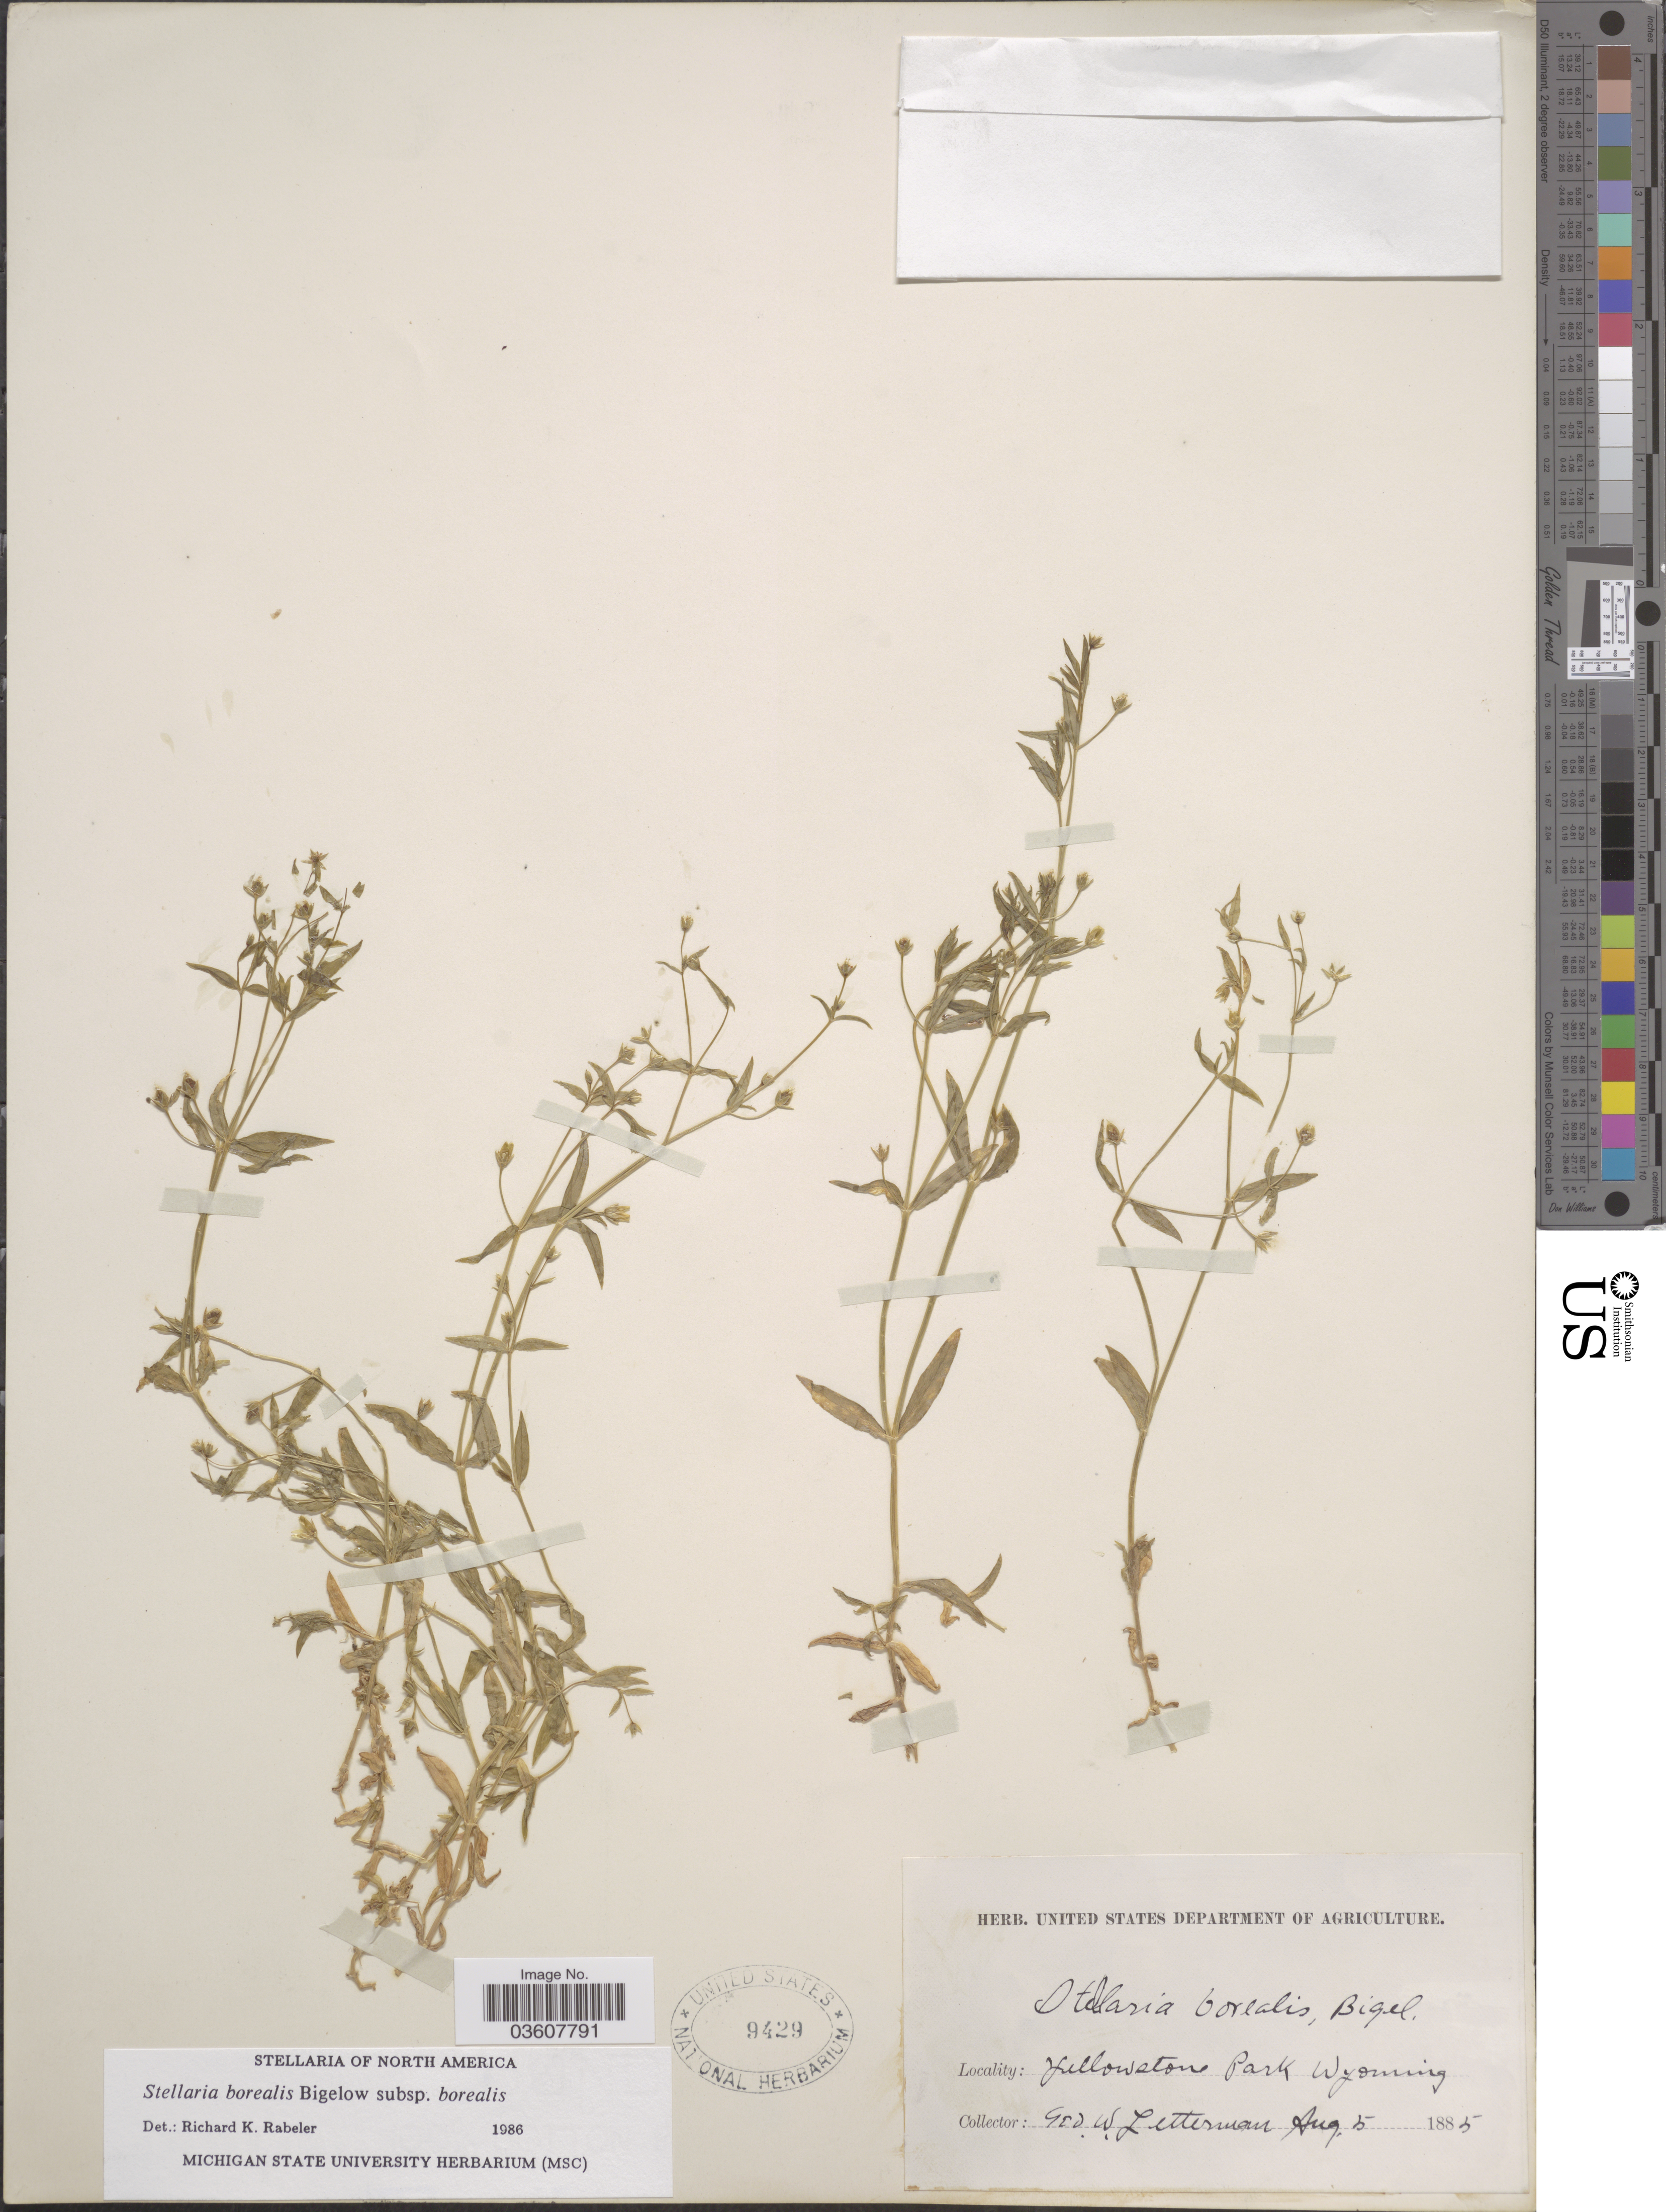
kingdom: Plantae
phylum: Tracheophyta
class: Magnoliopsida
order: Caryophyllales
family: Caryophyllaceae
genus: Stellaria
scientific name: Stellaria borealis subsp. borealis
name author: Bigelow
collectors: G. W. Letterman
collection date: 1885-08-05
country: United States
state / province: Wyoming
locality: Yellowstone Park.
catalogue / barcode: US 9429